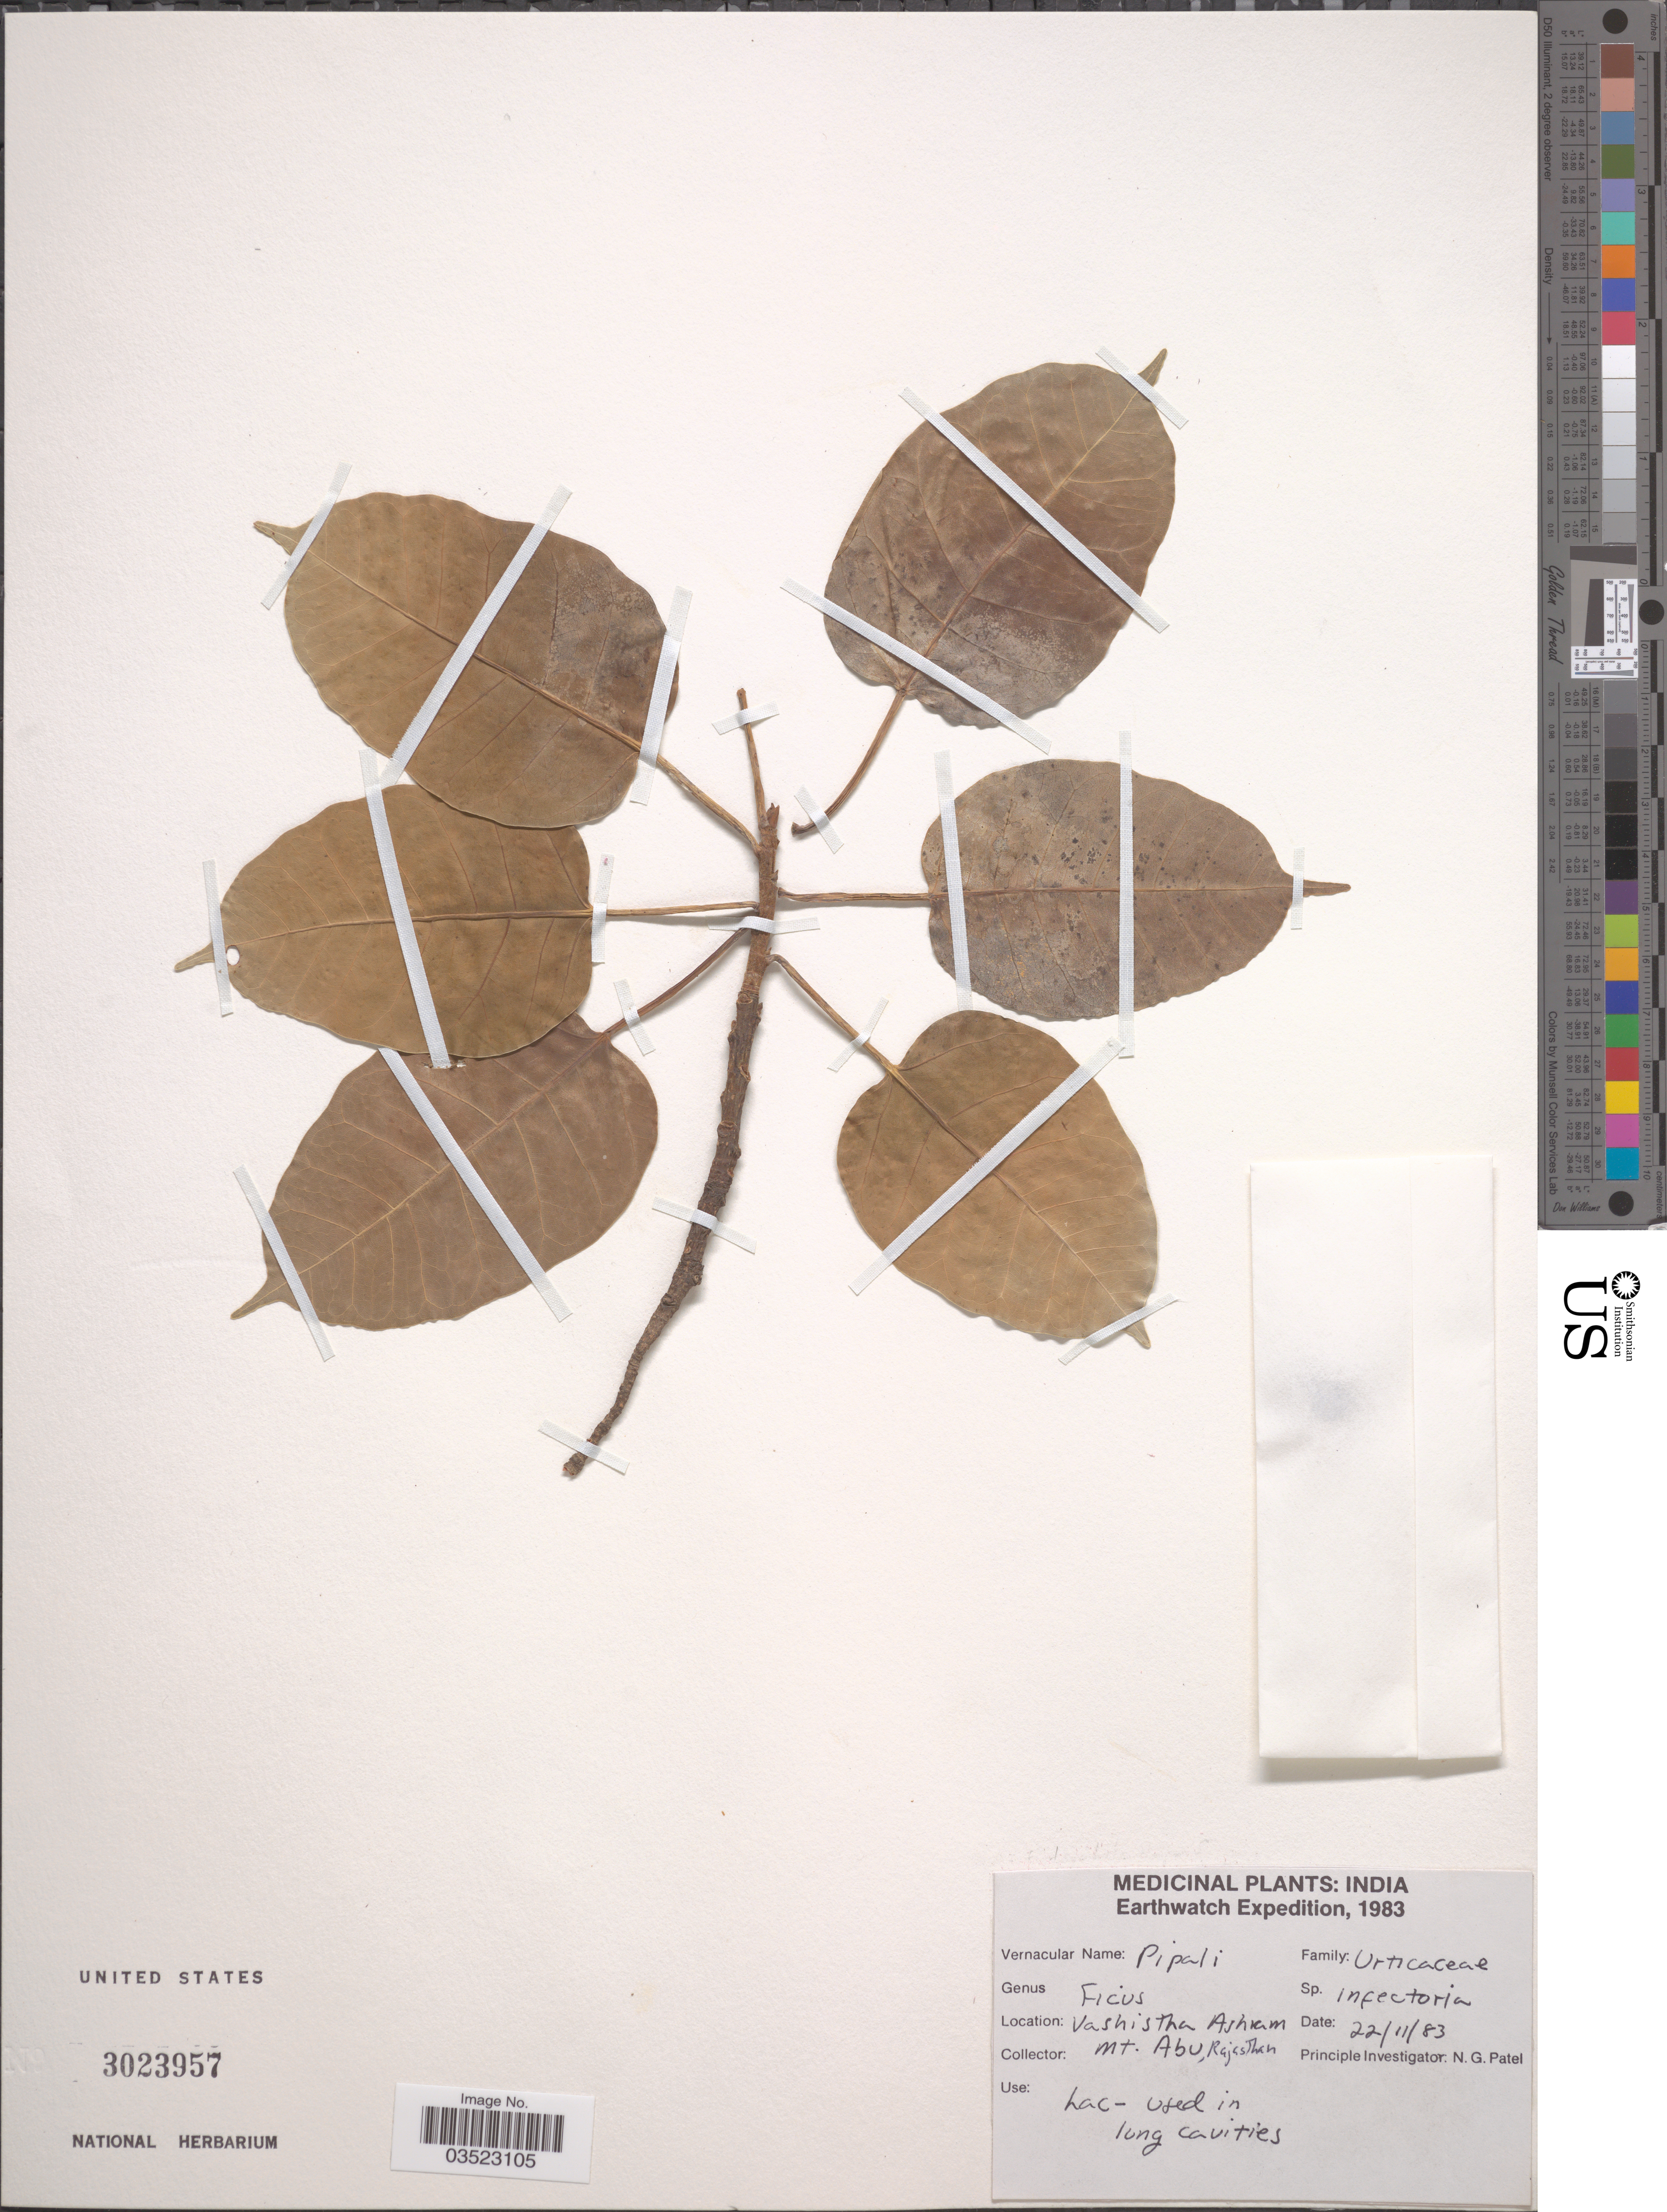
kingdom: Plantae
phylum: Tracheophyta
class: Magnoliopsida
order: Rosales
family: Moraceae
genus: Ficus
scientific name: Ficus virens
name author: Aiton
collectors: N. Patel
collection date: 1983-11-22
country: India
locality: India Earthwatch Expedition, 1983. Vashistha Asham Mt. Abu, Rajesthan.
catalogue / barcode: US 3023957